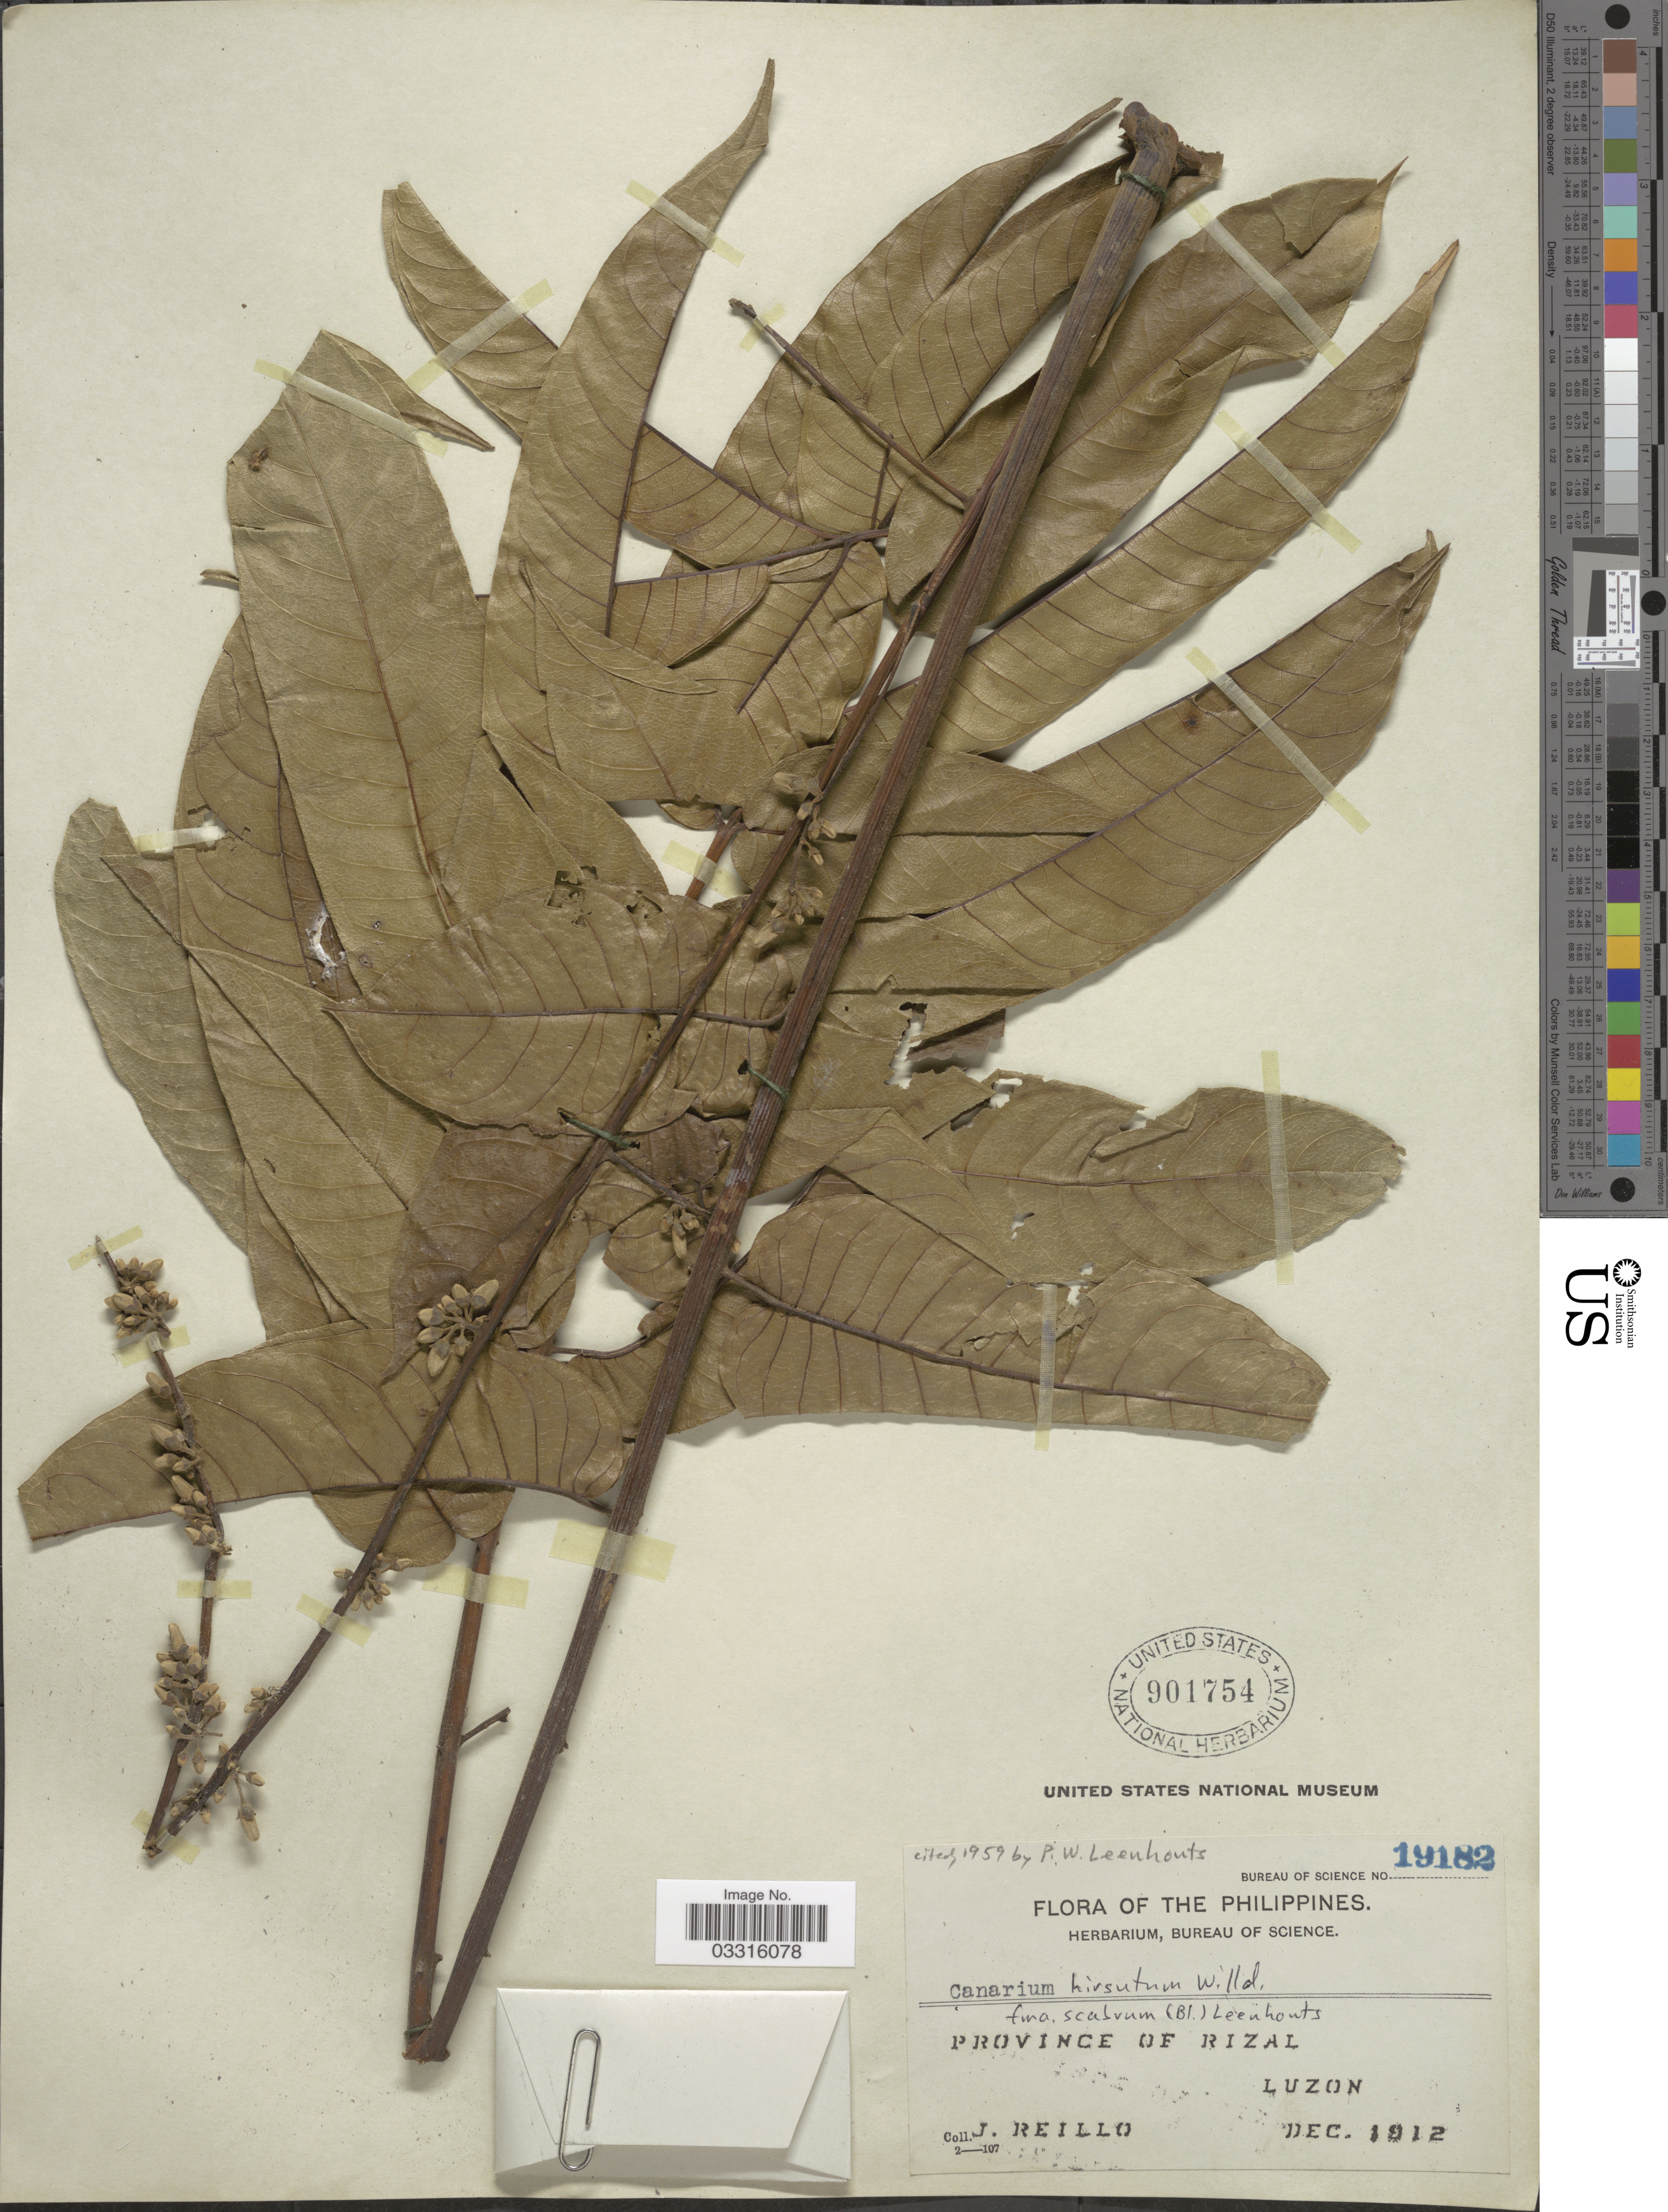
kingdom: Plantae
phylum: Tracheophyta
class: Magnoliopsida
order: Sapindales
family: Burseraceae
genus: Canarium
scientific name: Canarium hirsutum f. scabrum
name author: (Blume) Leenh.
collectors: J. Reillo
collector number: Bureau of Science 19182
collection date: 1912-12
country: Philippines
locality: Province of Rizal, Luzon.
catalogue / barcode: US 901754